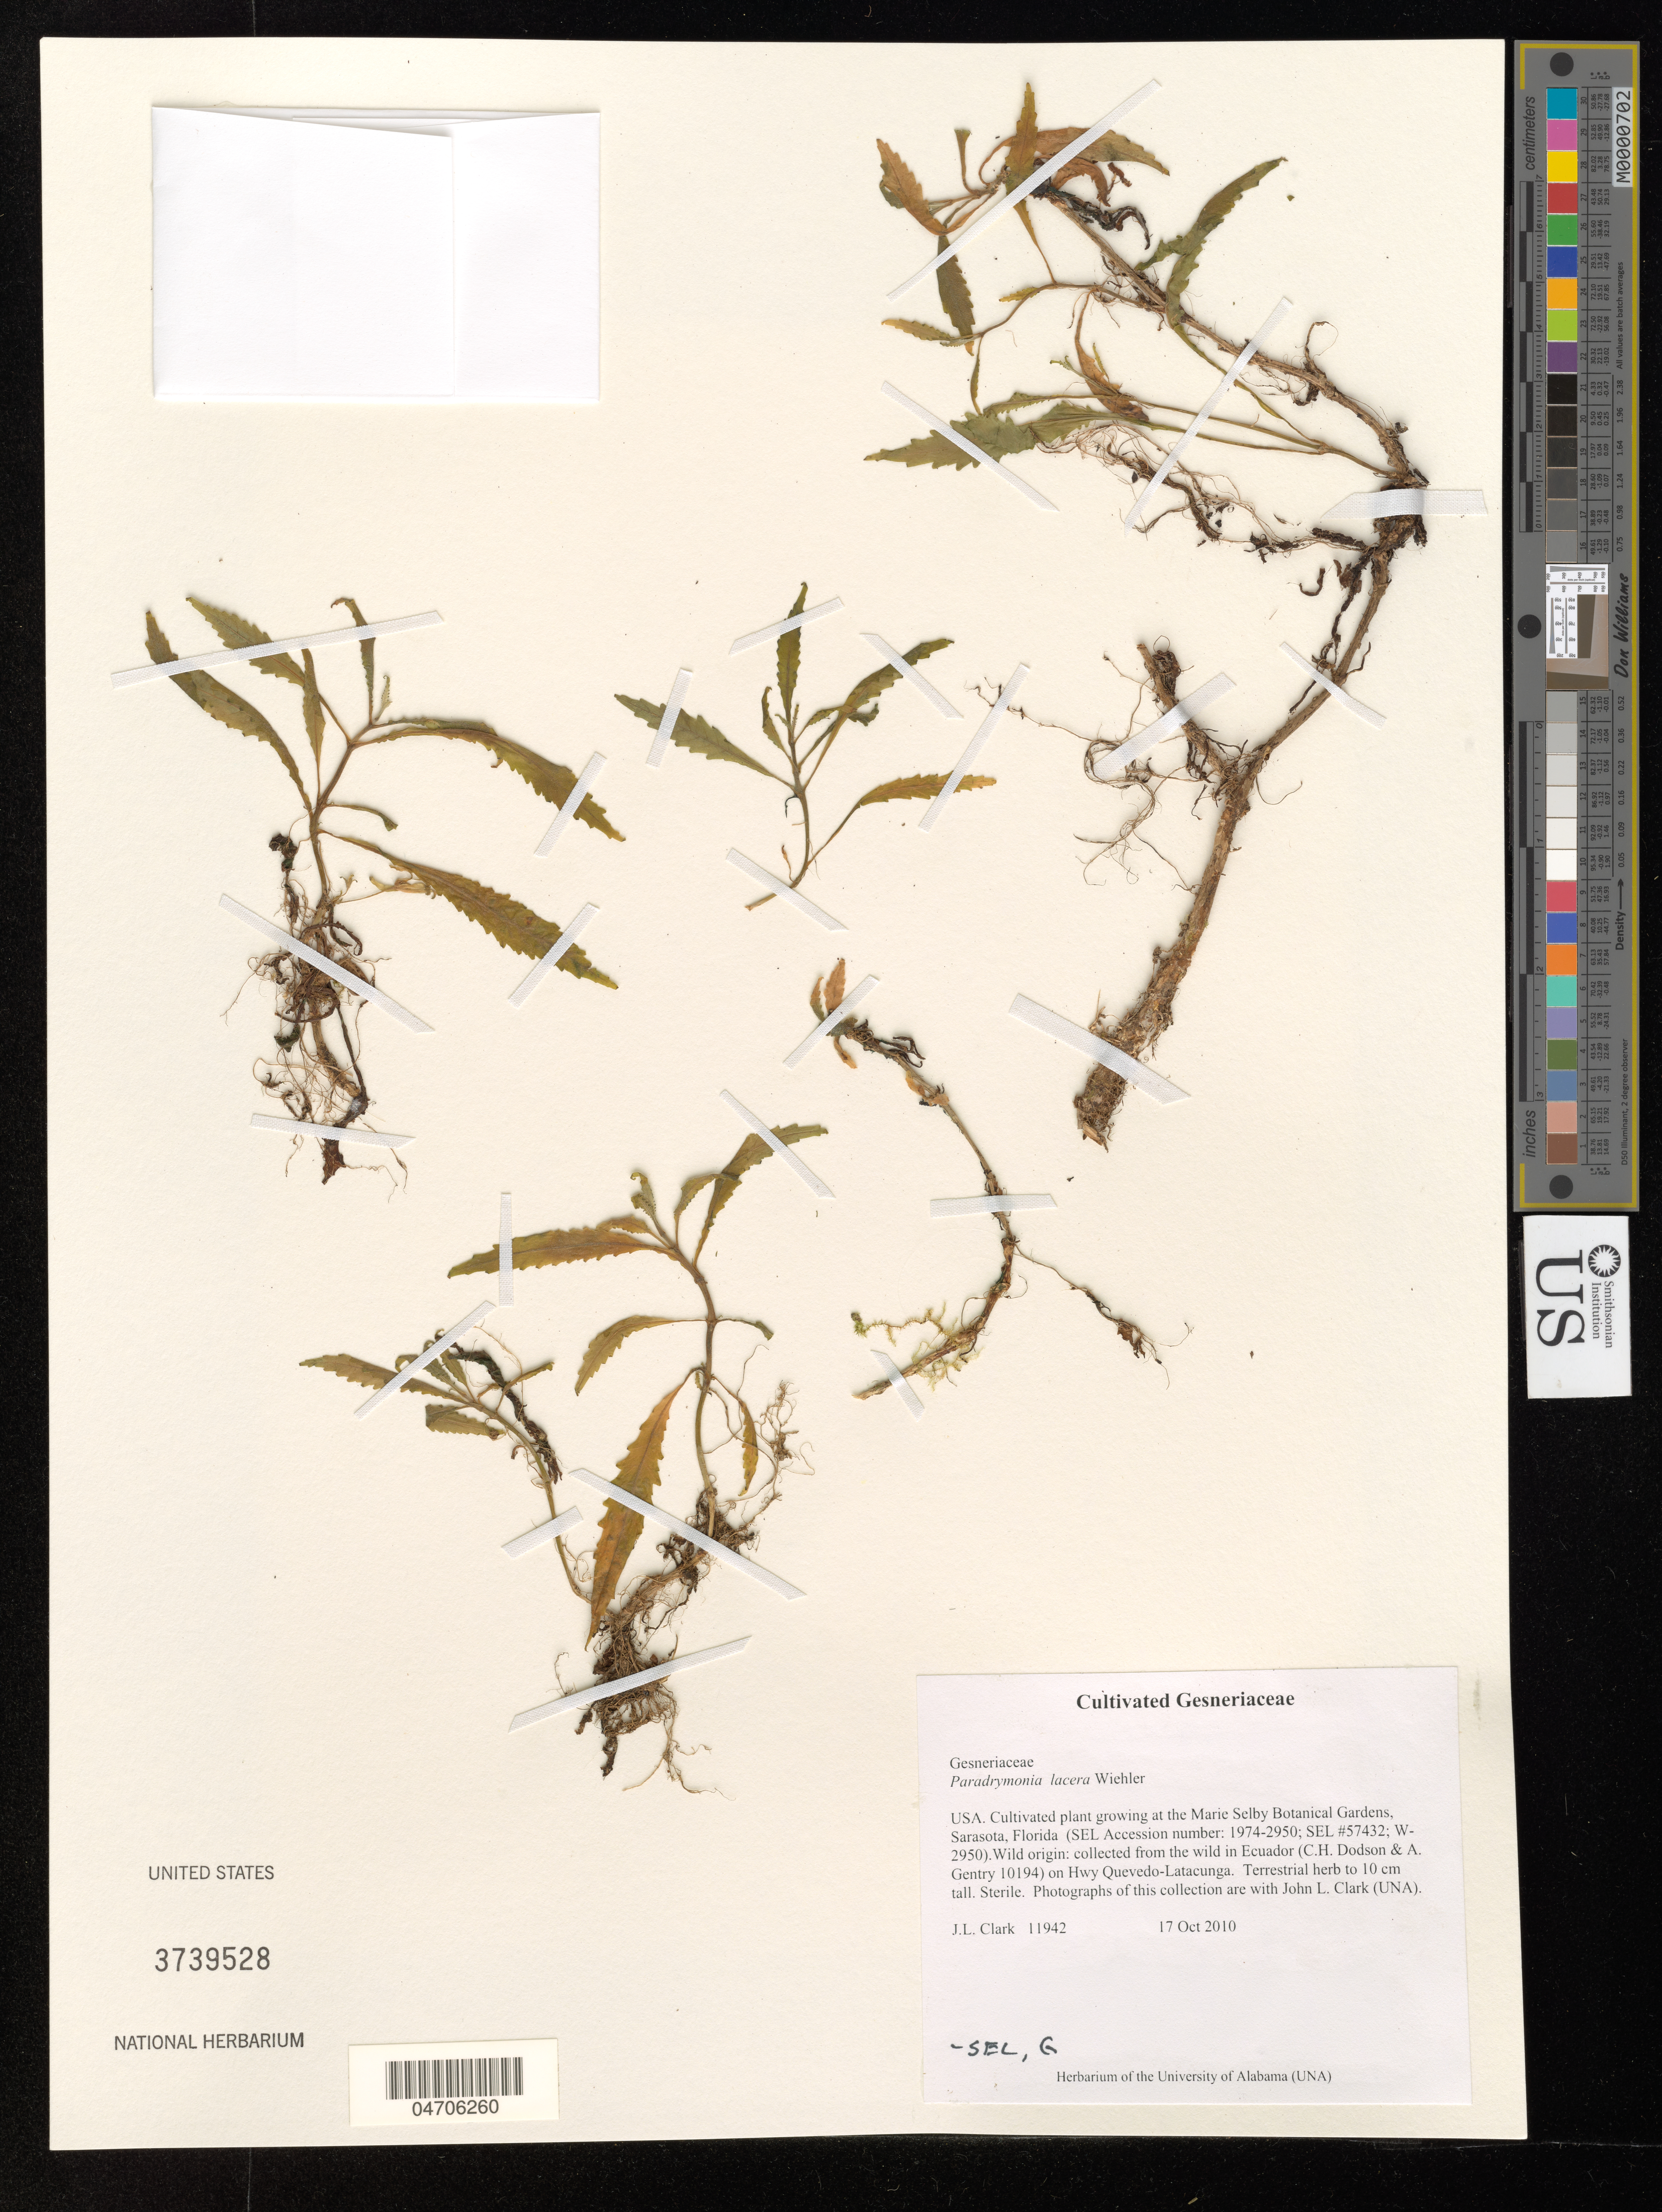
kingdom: Plantae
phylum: Tracheophyta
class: Magnoliopsida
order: Lamiales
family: Gesneriaceae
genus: Trichodrymonia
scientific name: Trichodrymonia lacera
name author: (Wiehler) M.M. Mora & J.L. Clark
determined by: Skog, Laurence E.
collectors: J. L. Clark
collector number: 11942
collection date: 2010-10-17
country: United States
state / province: Florida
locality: At the Marie Selby Botanical Gardens, Sarasota (SEL Accession number: 1974-2950; SEL #57432; W-2950).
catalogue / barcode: US 3739528